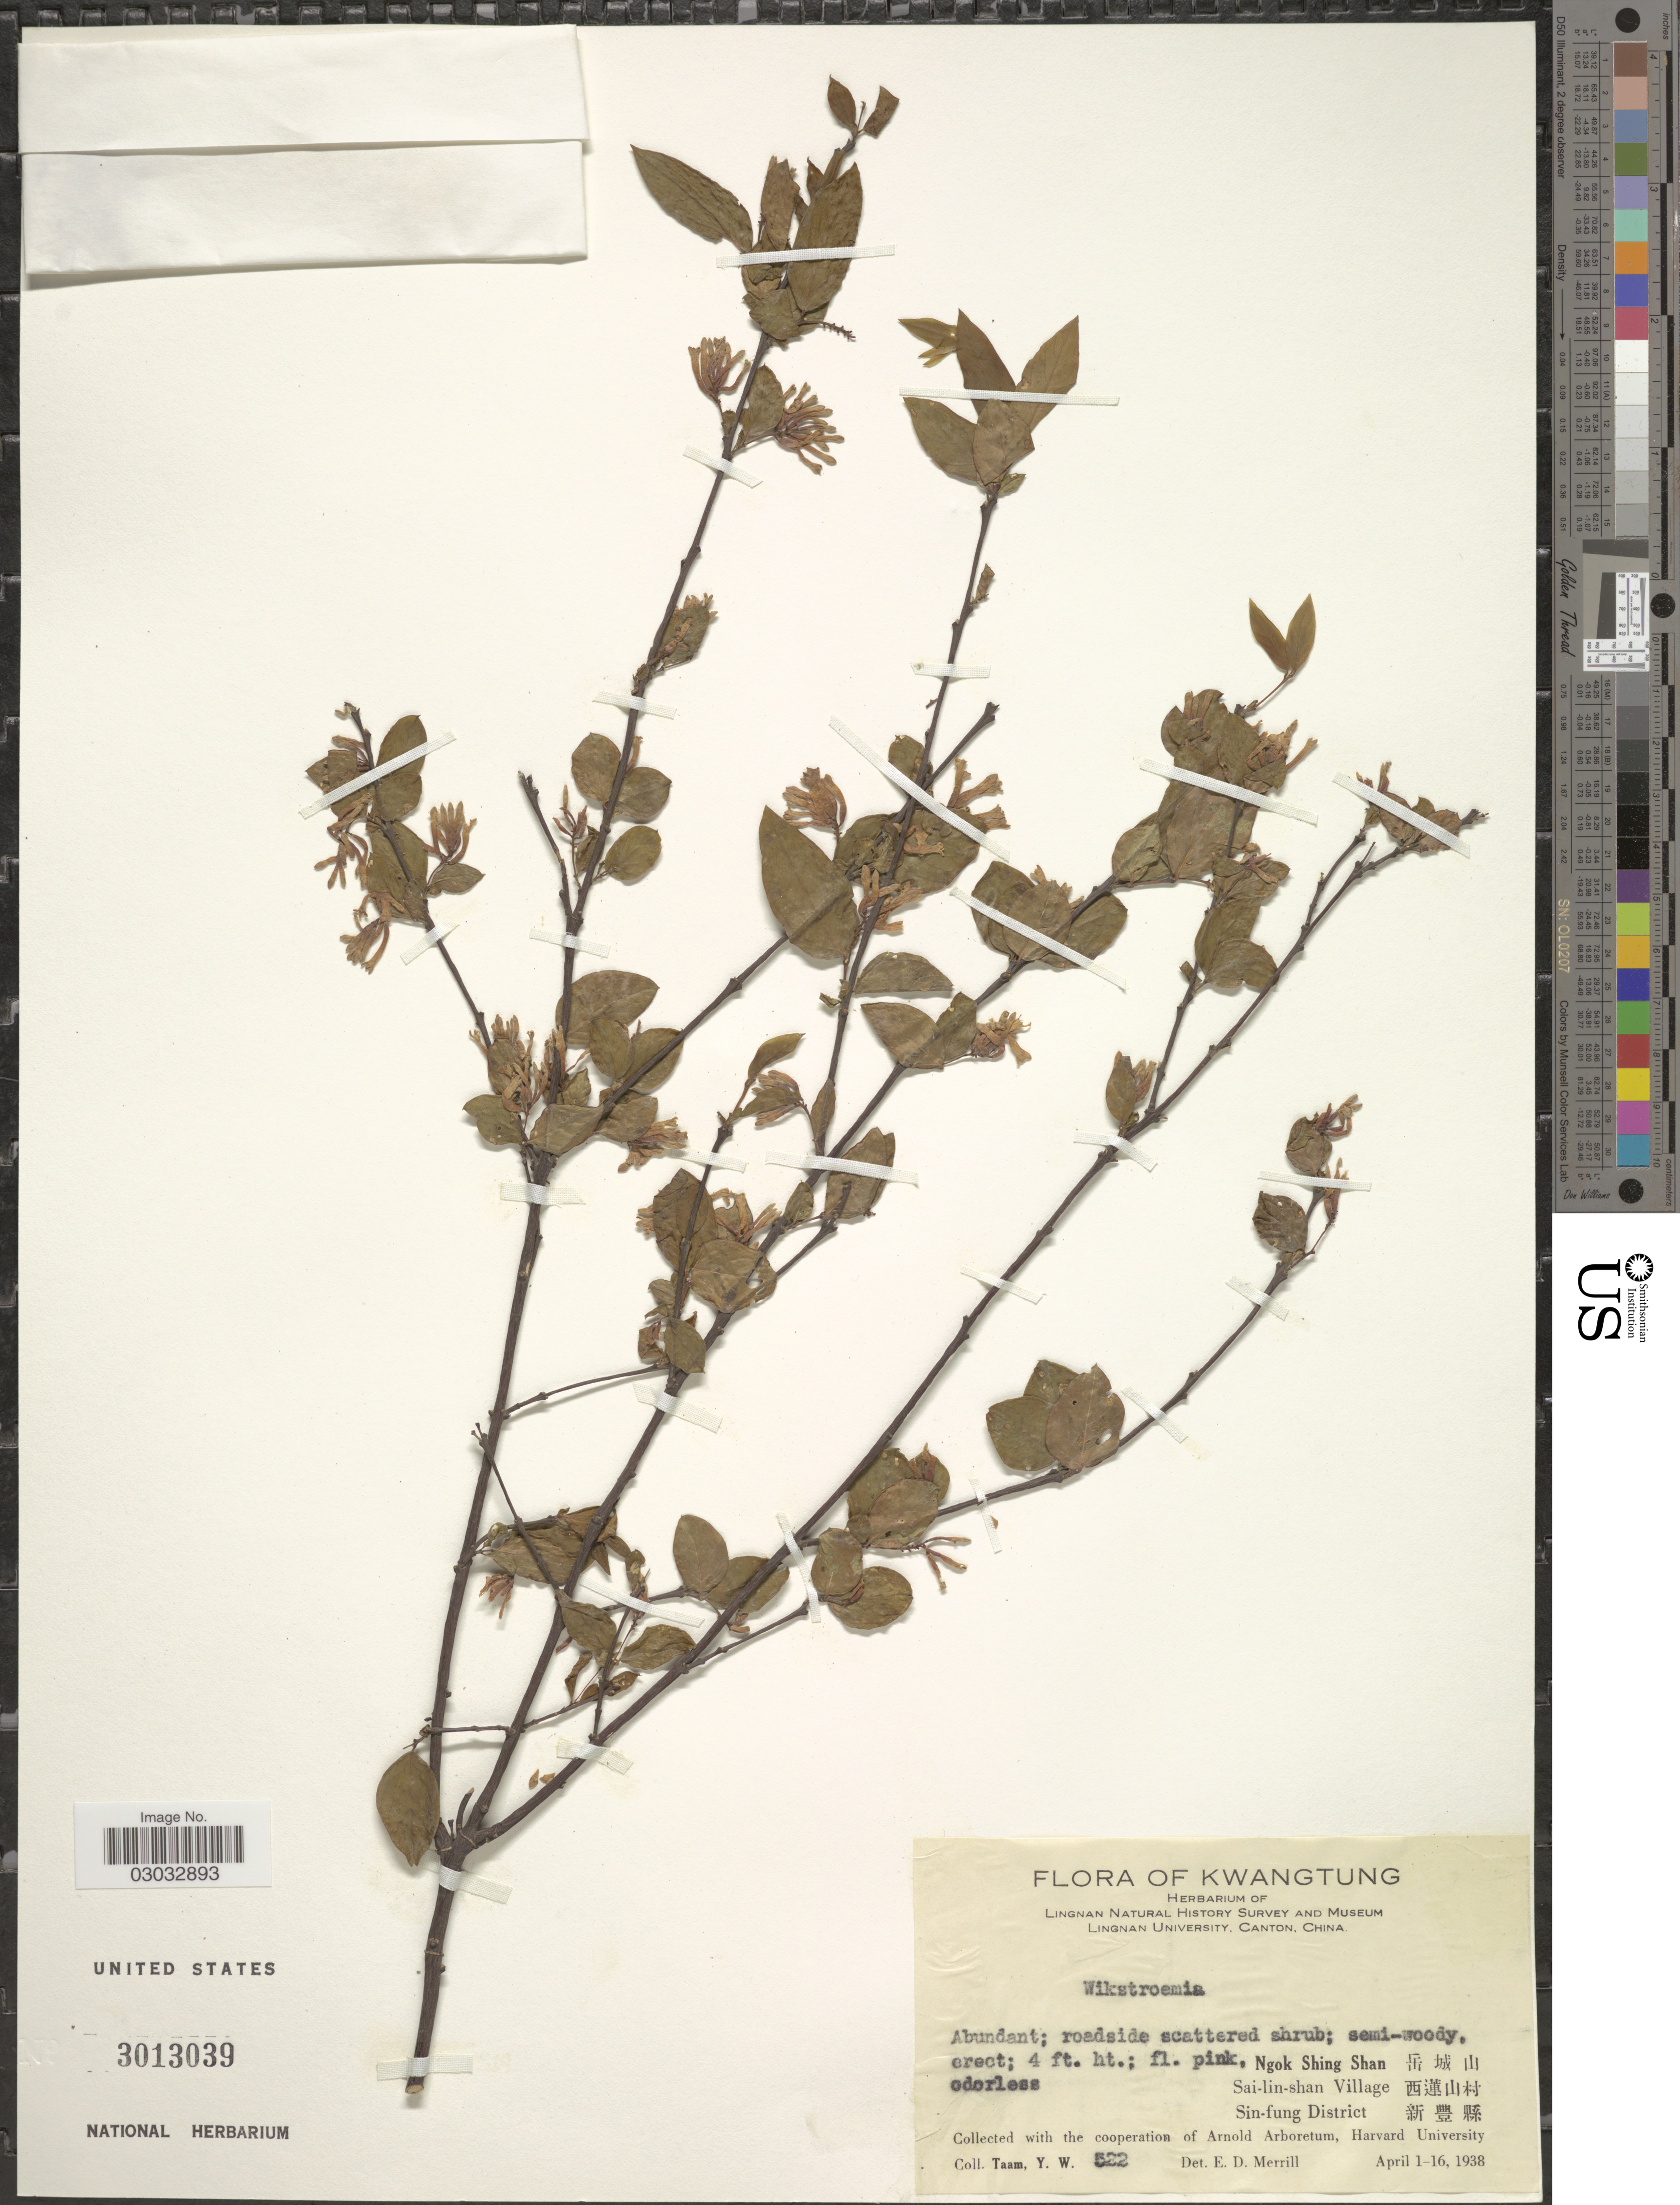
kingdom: Plantae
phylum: Tracheophyta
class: Magnoliopsida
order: Malvales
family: Thymelaeaceae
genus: Wikstroemia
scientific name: Wikstroemia sp.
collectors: Y. W. Taam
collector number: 522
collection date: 1938-04-01/1938-04-16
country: China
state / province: Guangdong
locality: Kwangtung, Ngok Shing Shan, Sai-lin-shan Village, Sin-fung District.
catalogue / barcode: US 3013039